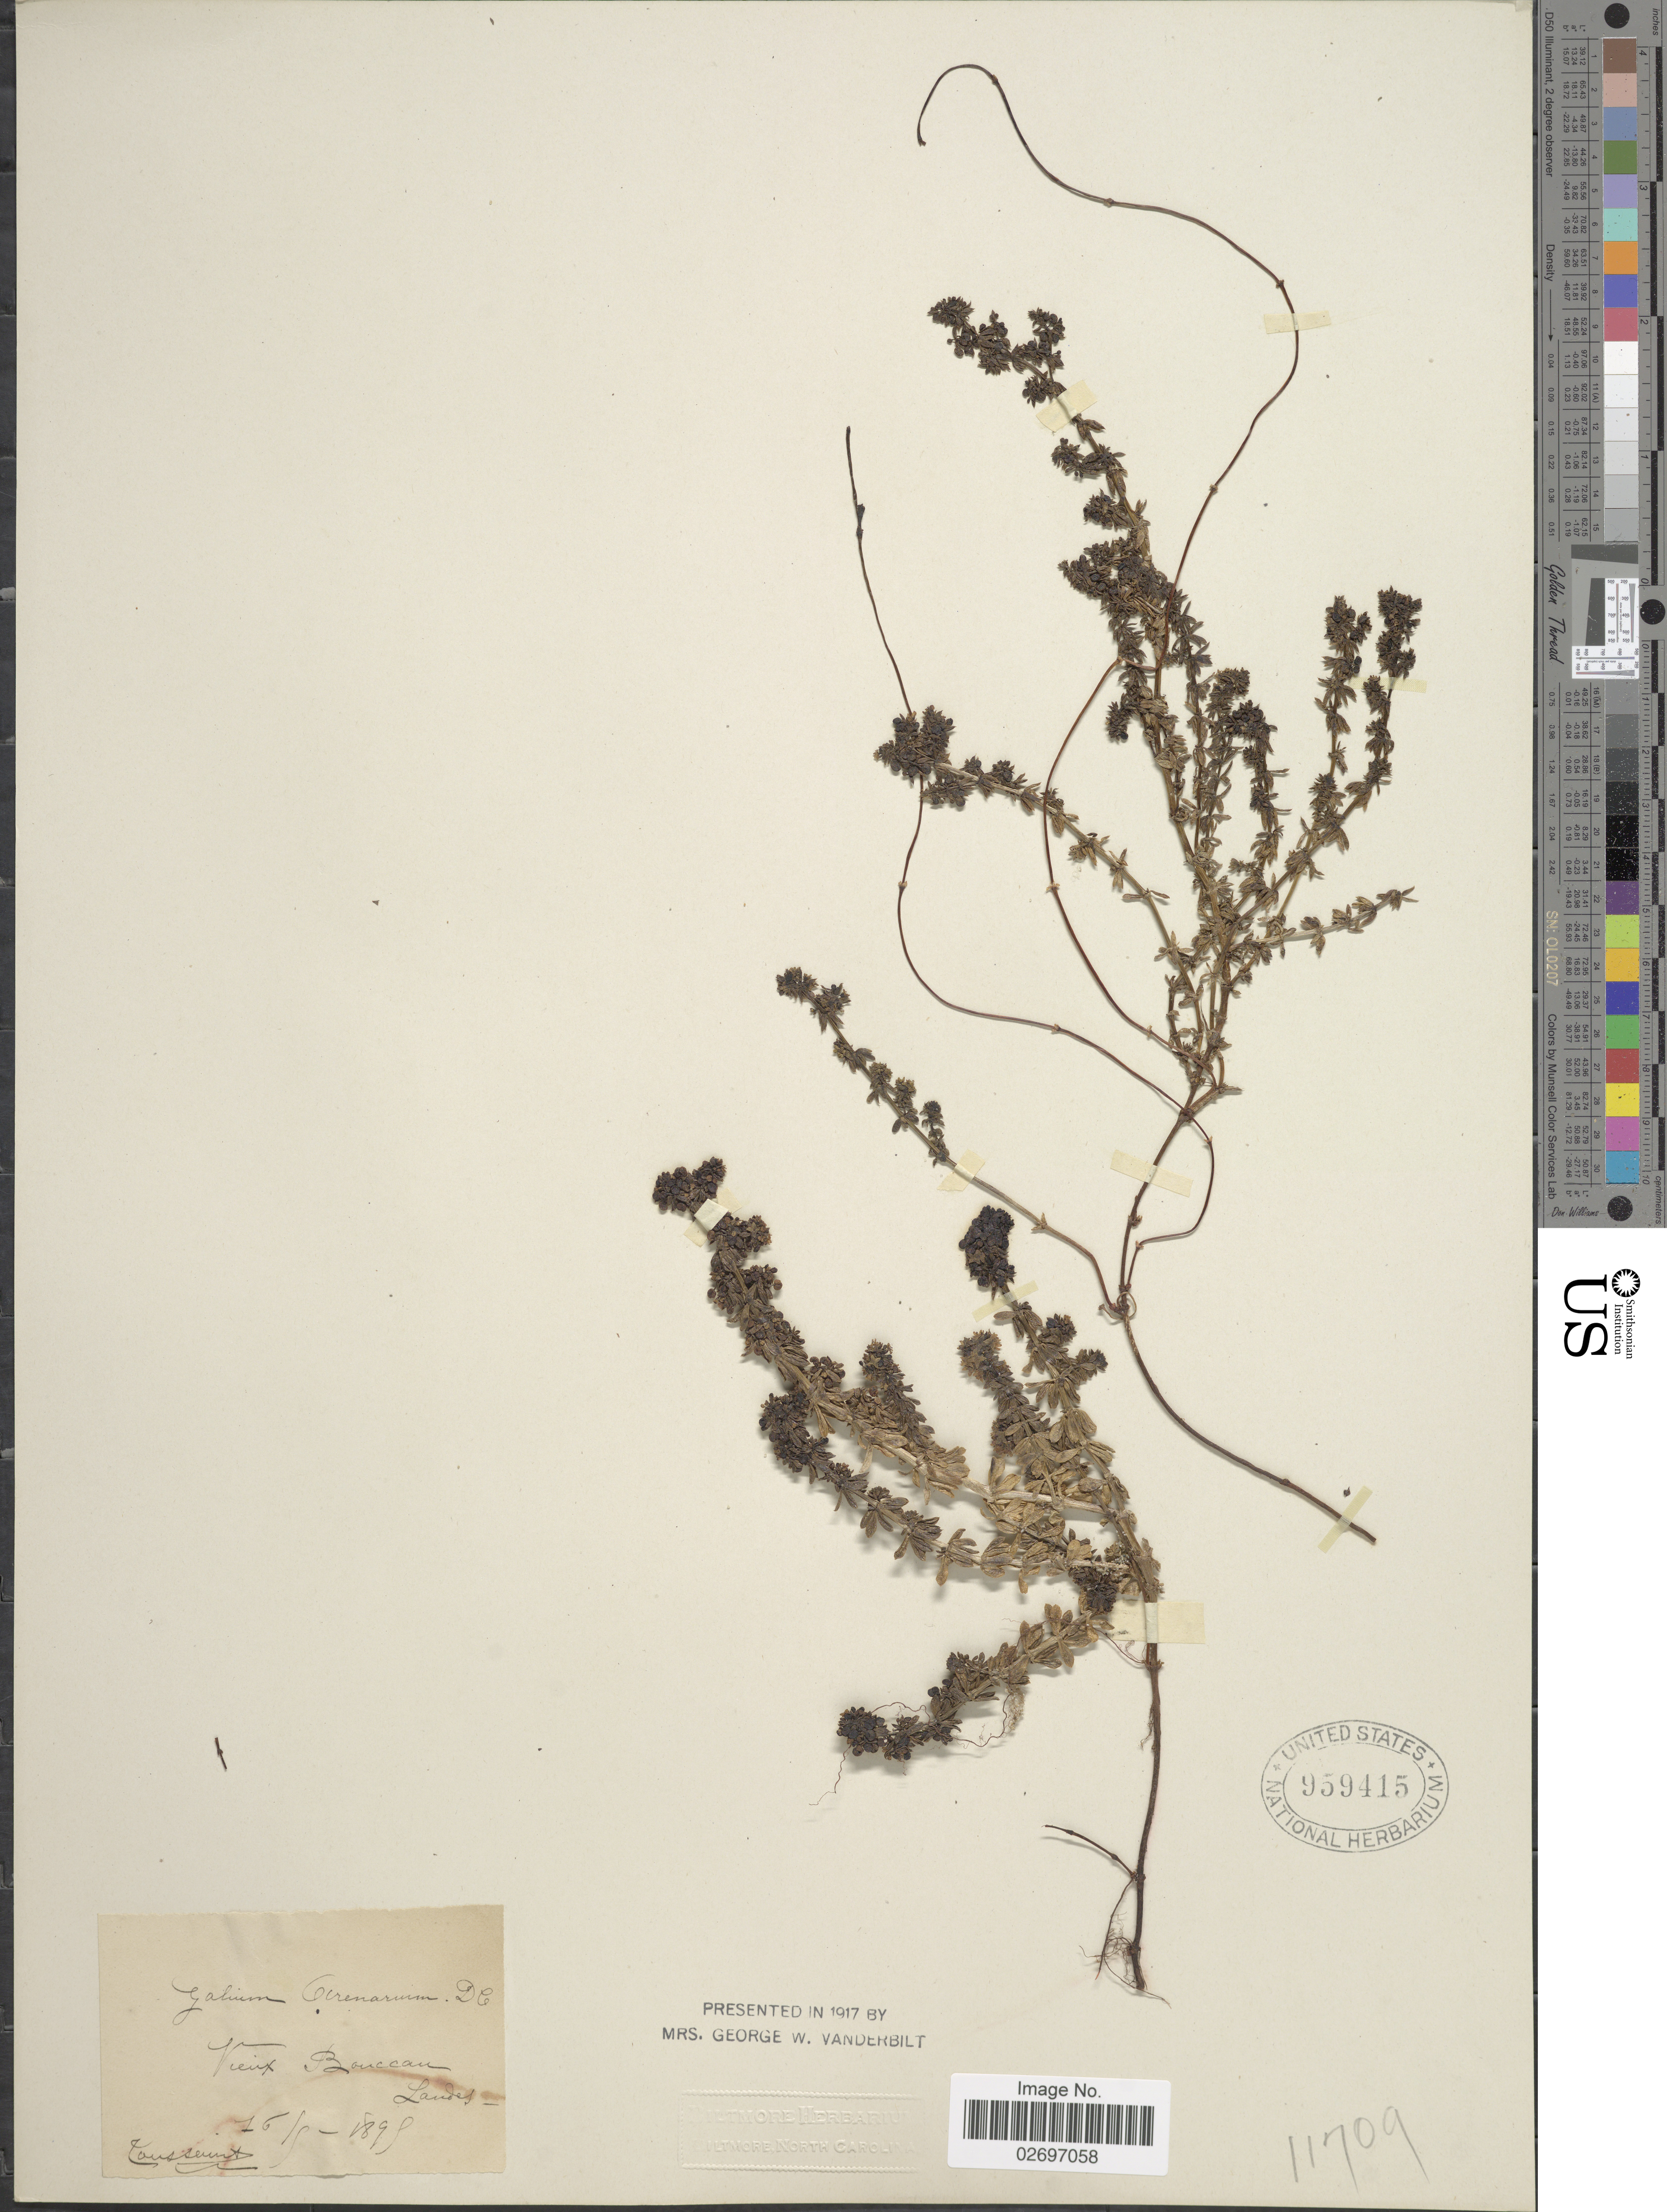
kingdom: Plantae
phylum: Tracheophyta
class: Magnoliopsida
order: Gentianales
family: Rubiaceae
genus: Galium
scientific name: Galium arenarium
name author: Loisel.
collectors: -. Toussaint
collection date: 1895-05-16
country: France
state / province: Nouvelle-Aquitaine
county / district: Landes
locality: Vieux Bouccau, Landes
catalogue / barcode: US 959415